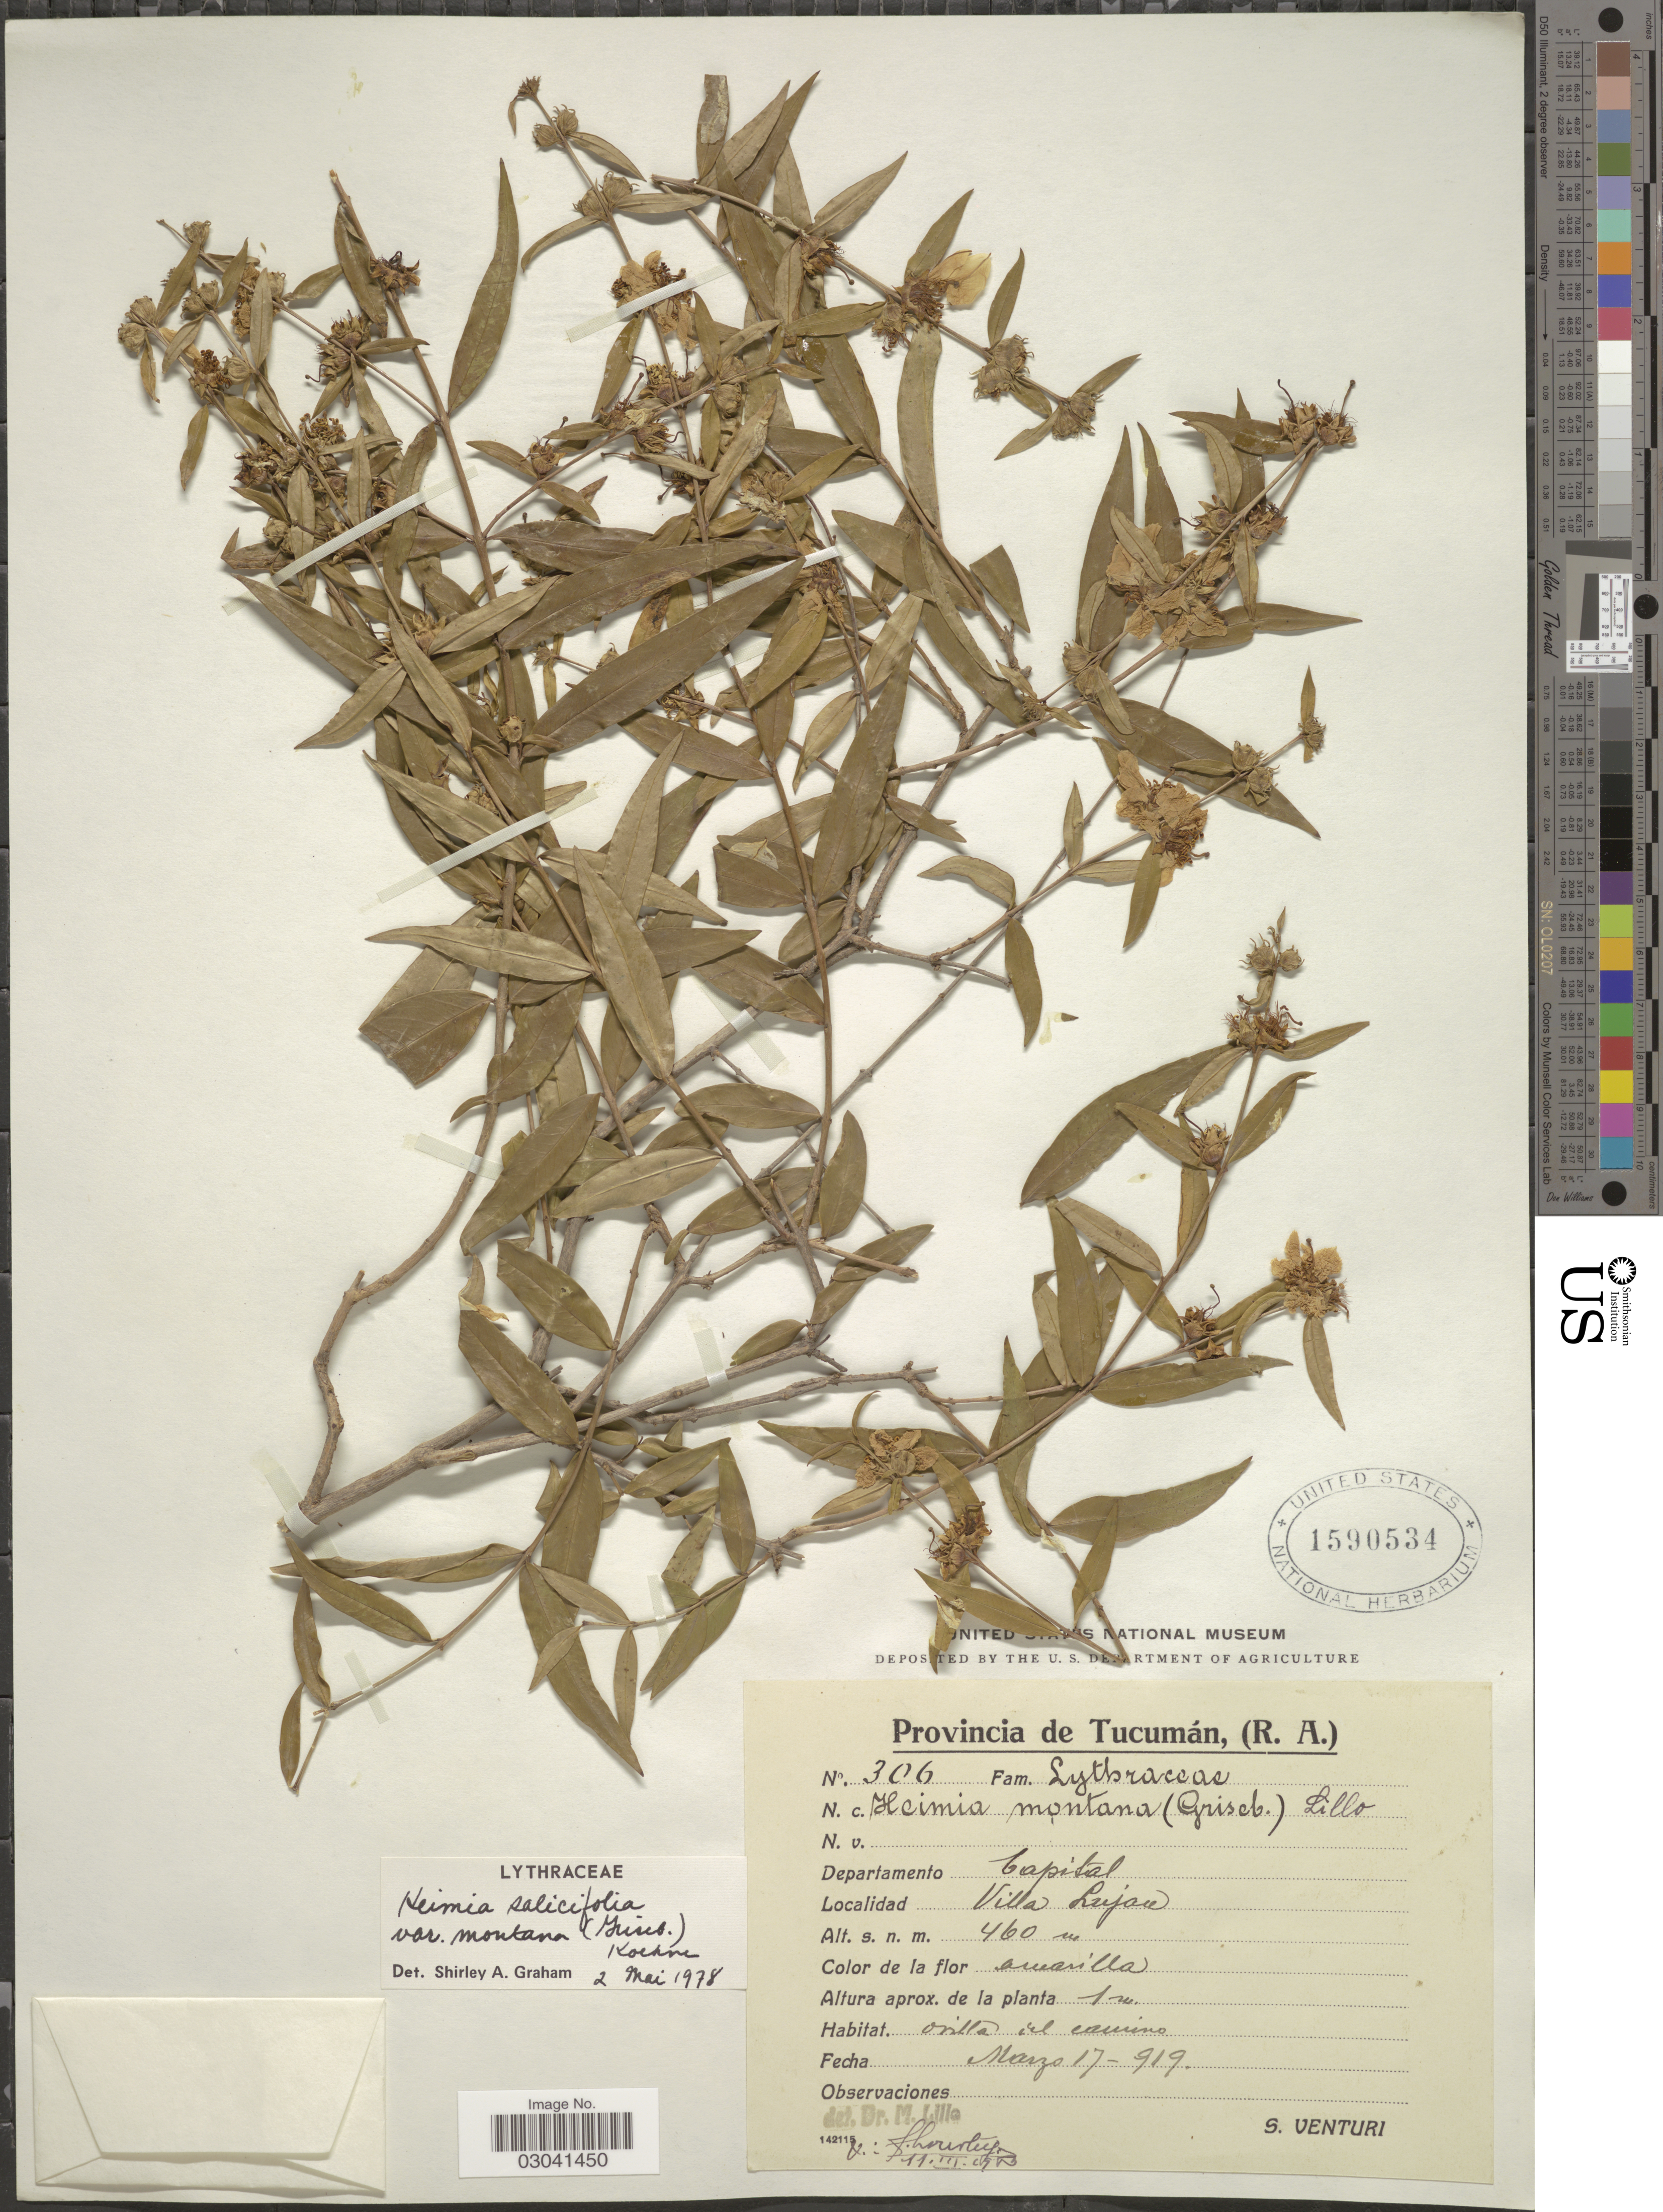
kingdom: Plantae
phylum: Tracheophyta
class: Magnoliopsida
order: Myrtales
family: Lythraceae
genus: Heimia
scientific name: Heimia montana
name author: (Griseb.) Lillo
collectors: S. Venturi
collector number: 306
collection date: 1919-03-17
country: Argentina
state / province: Tucuman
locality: Provincia de Tucumán, (R.A.), Departamento Capital, Villa Lujan.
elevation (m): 460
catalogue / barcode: US 1590534